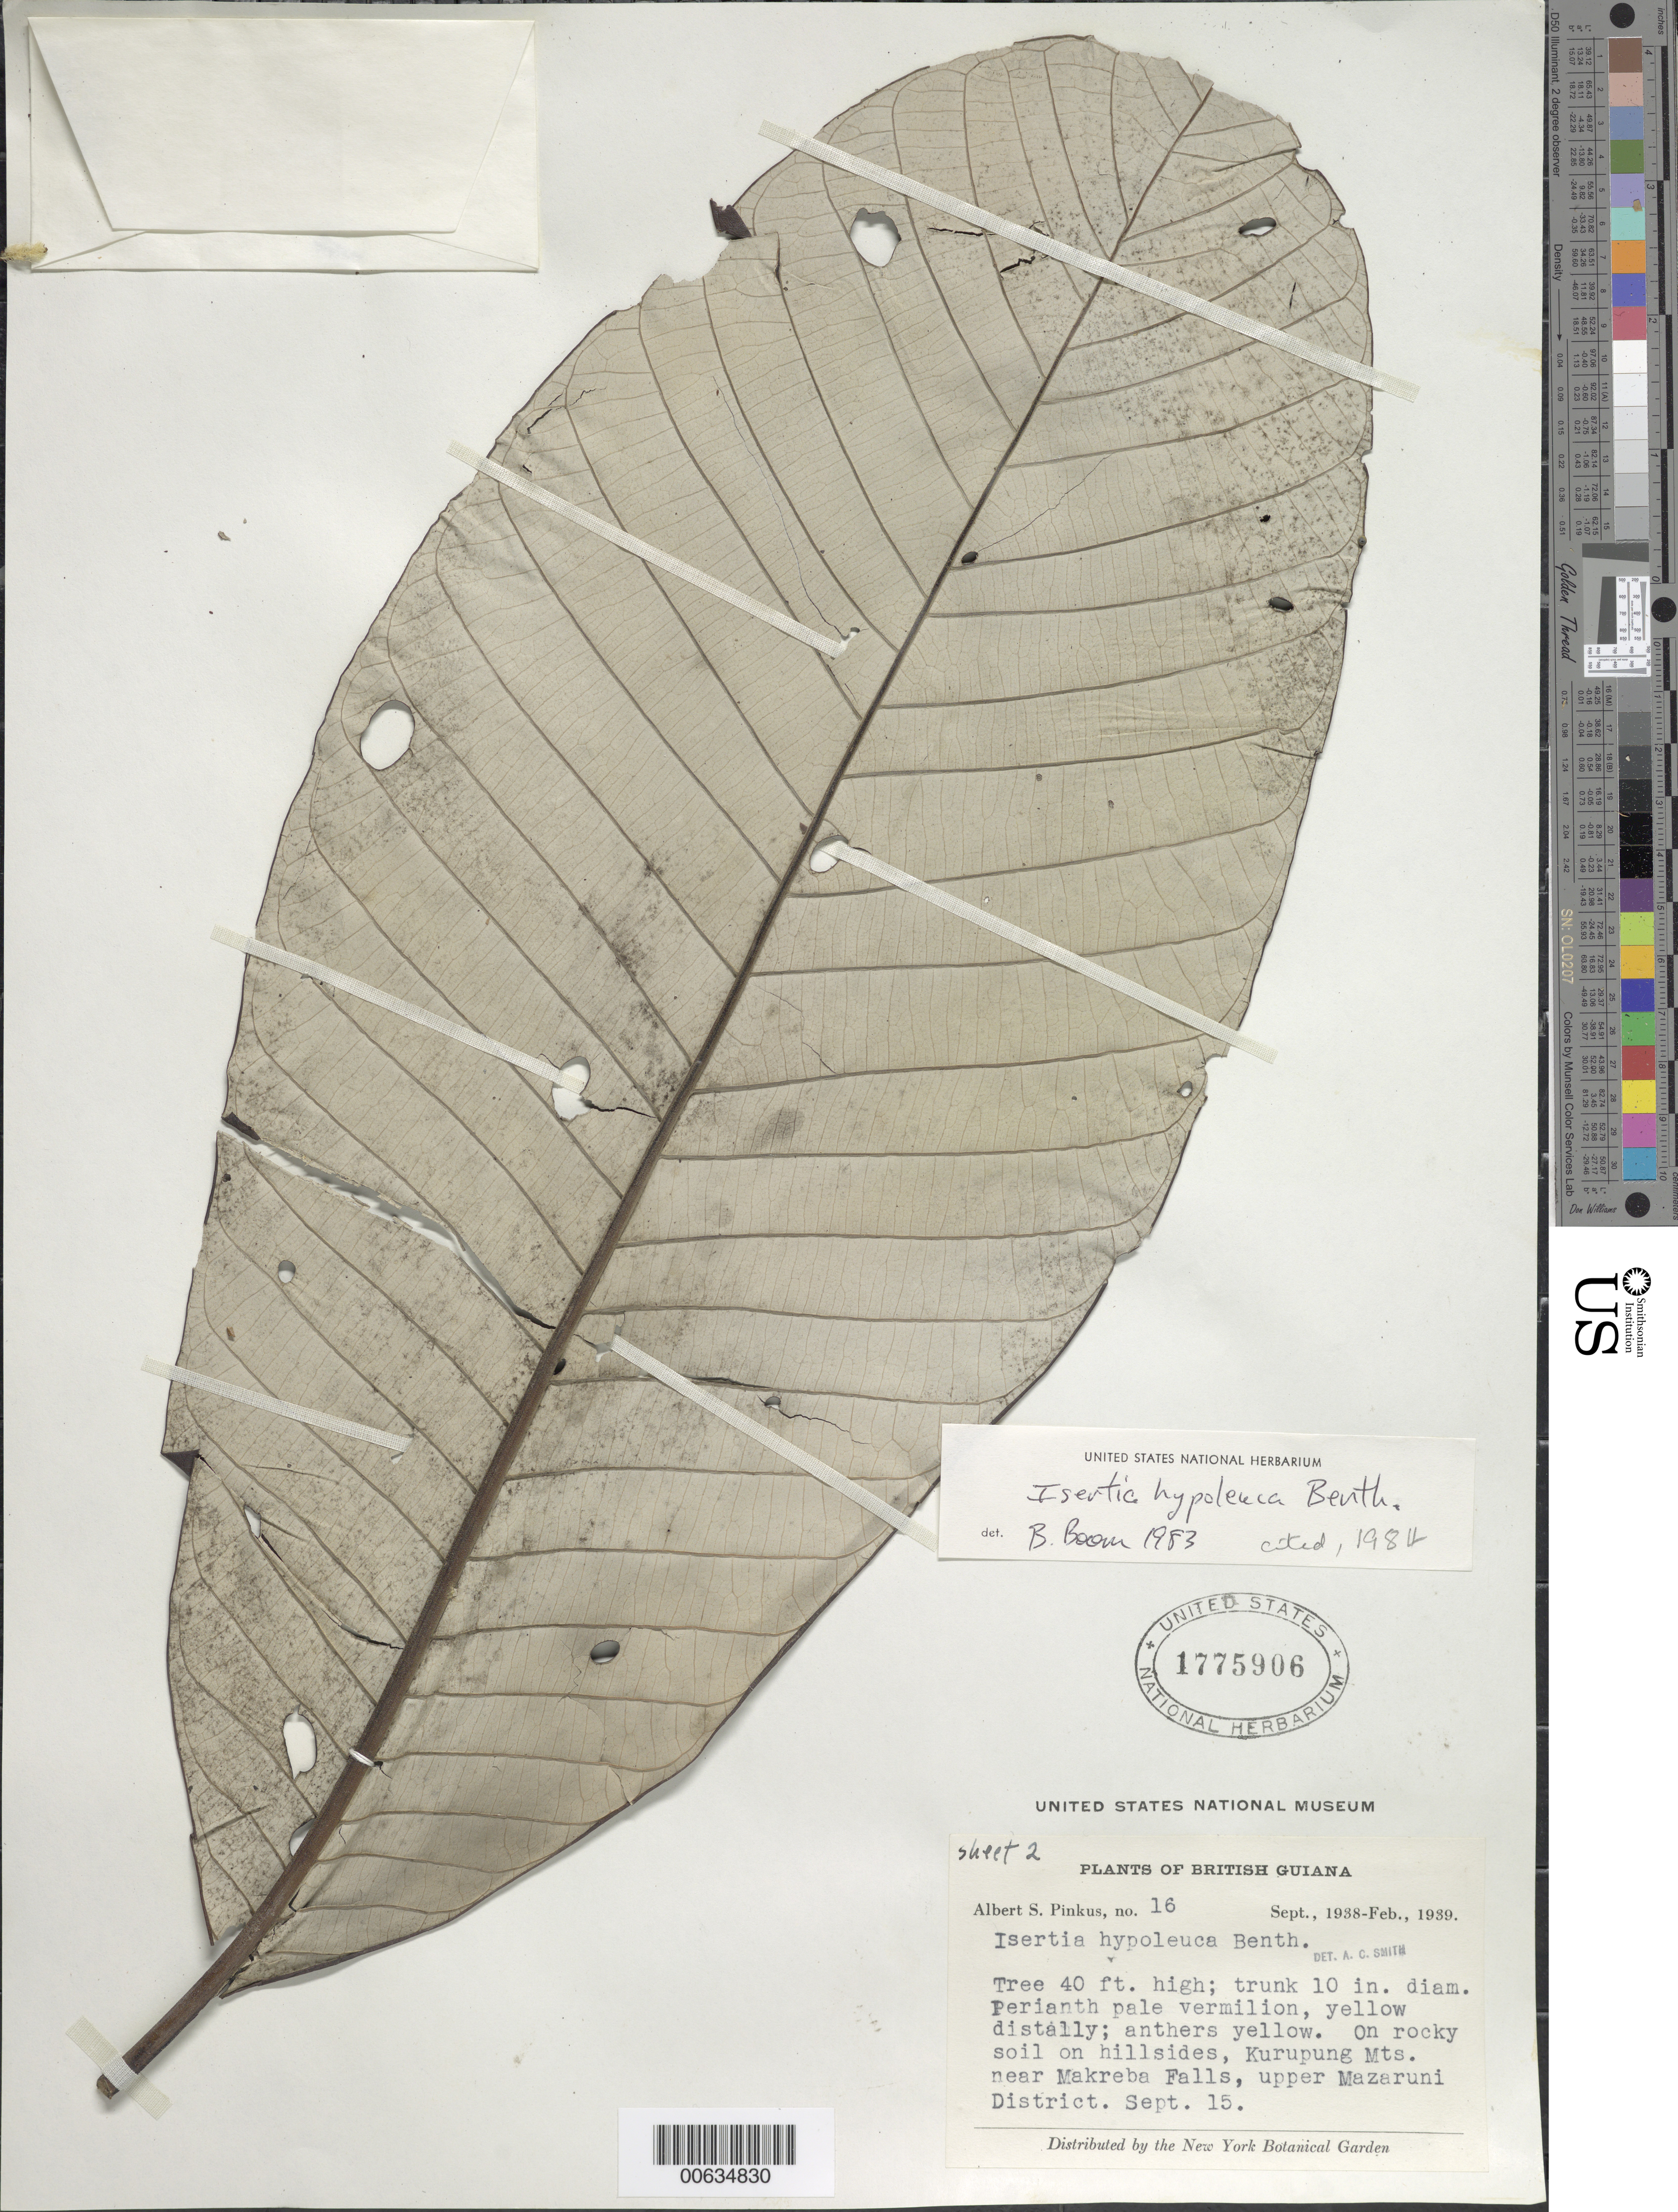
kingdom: Plantae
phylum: Tracheophyta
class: Magnoliopsida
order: Gentianales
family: Rubiaceae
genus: Isertia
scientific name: Isertia hypoleuca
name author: Benth.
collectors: A. Pinkus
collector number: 16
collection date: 1938-09-15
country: Guyana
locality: British Guiana. On rocky soil on hillsides, Kurupung Mts. near Makreba Falls, upper Mazaruni District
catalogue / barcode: US 1775906